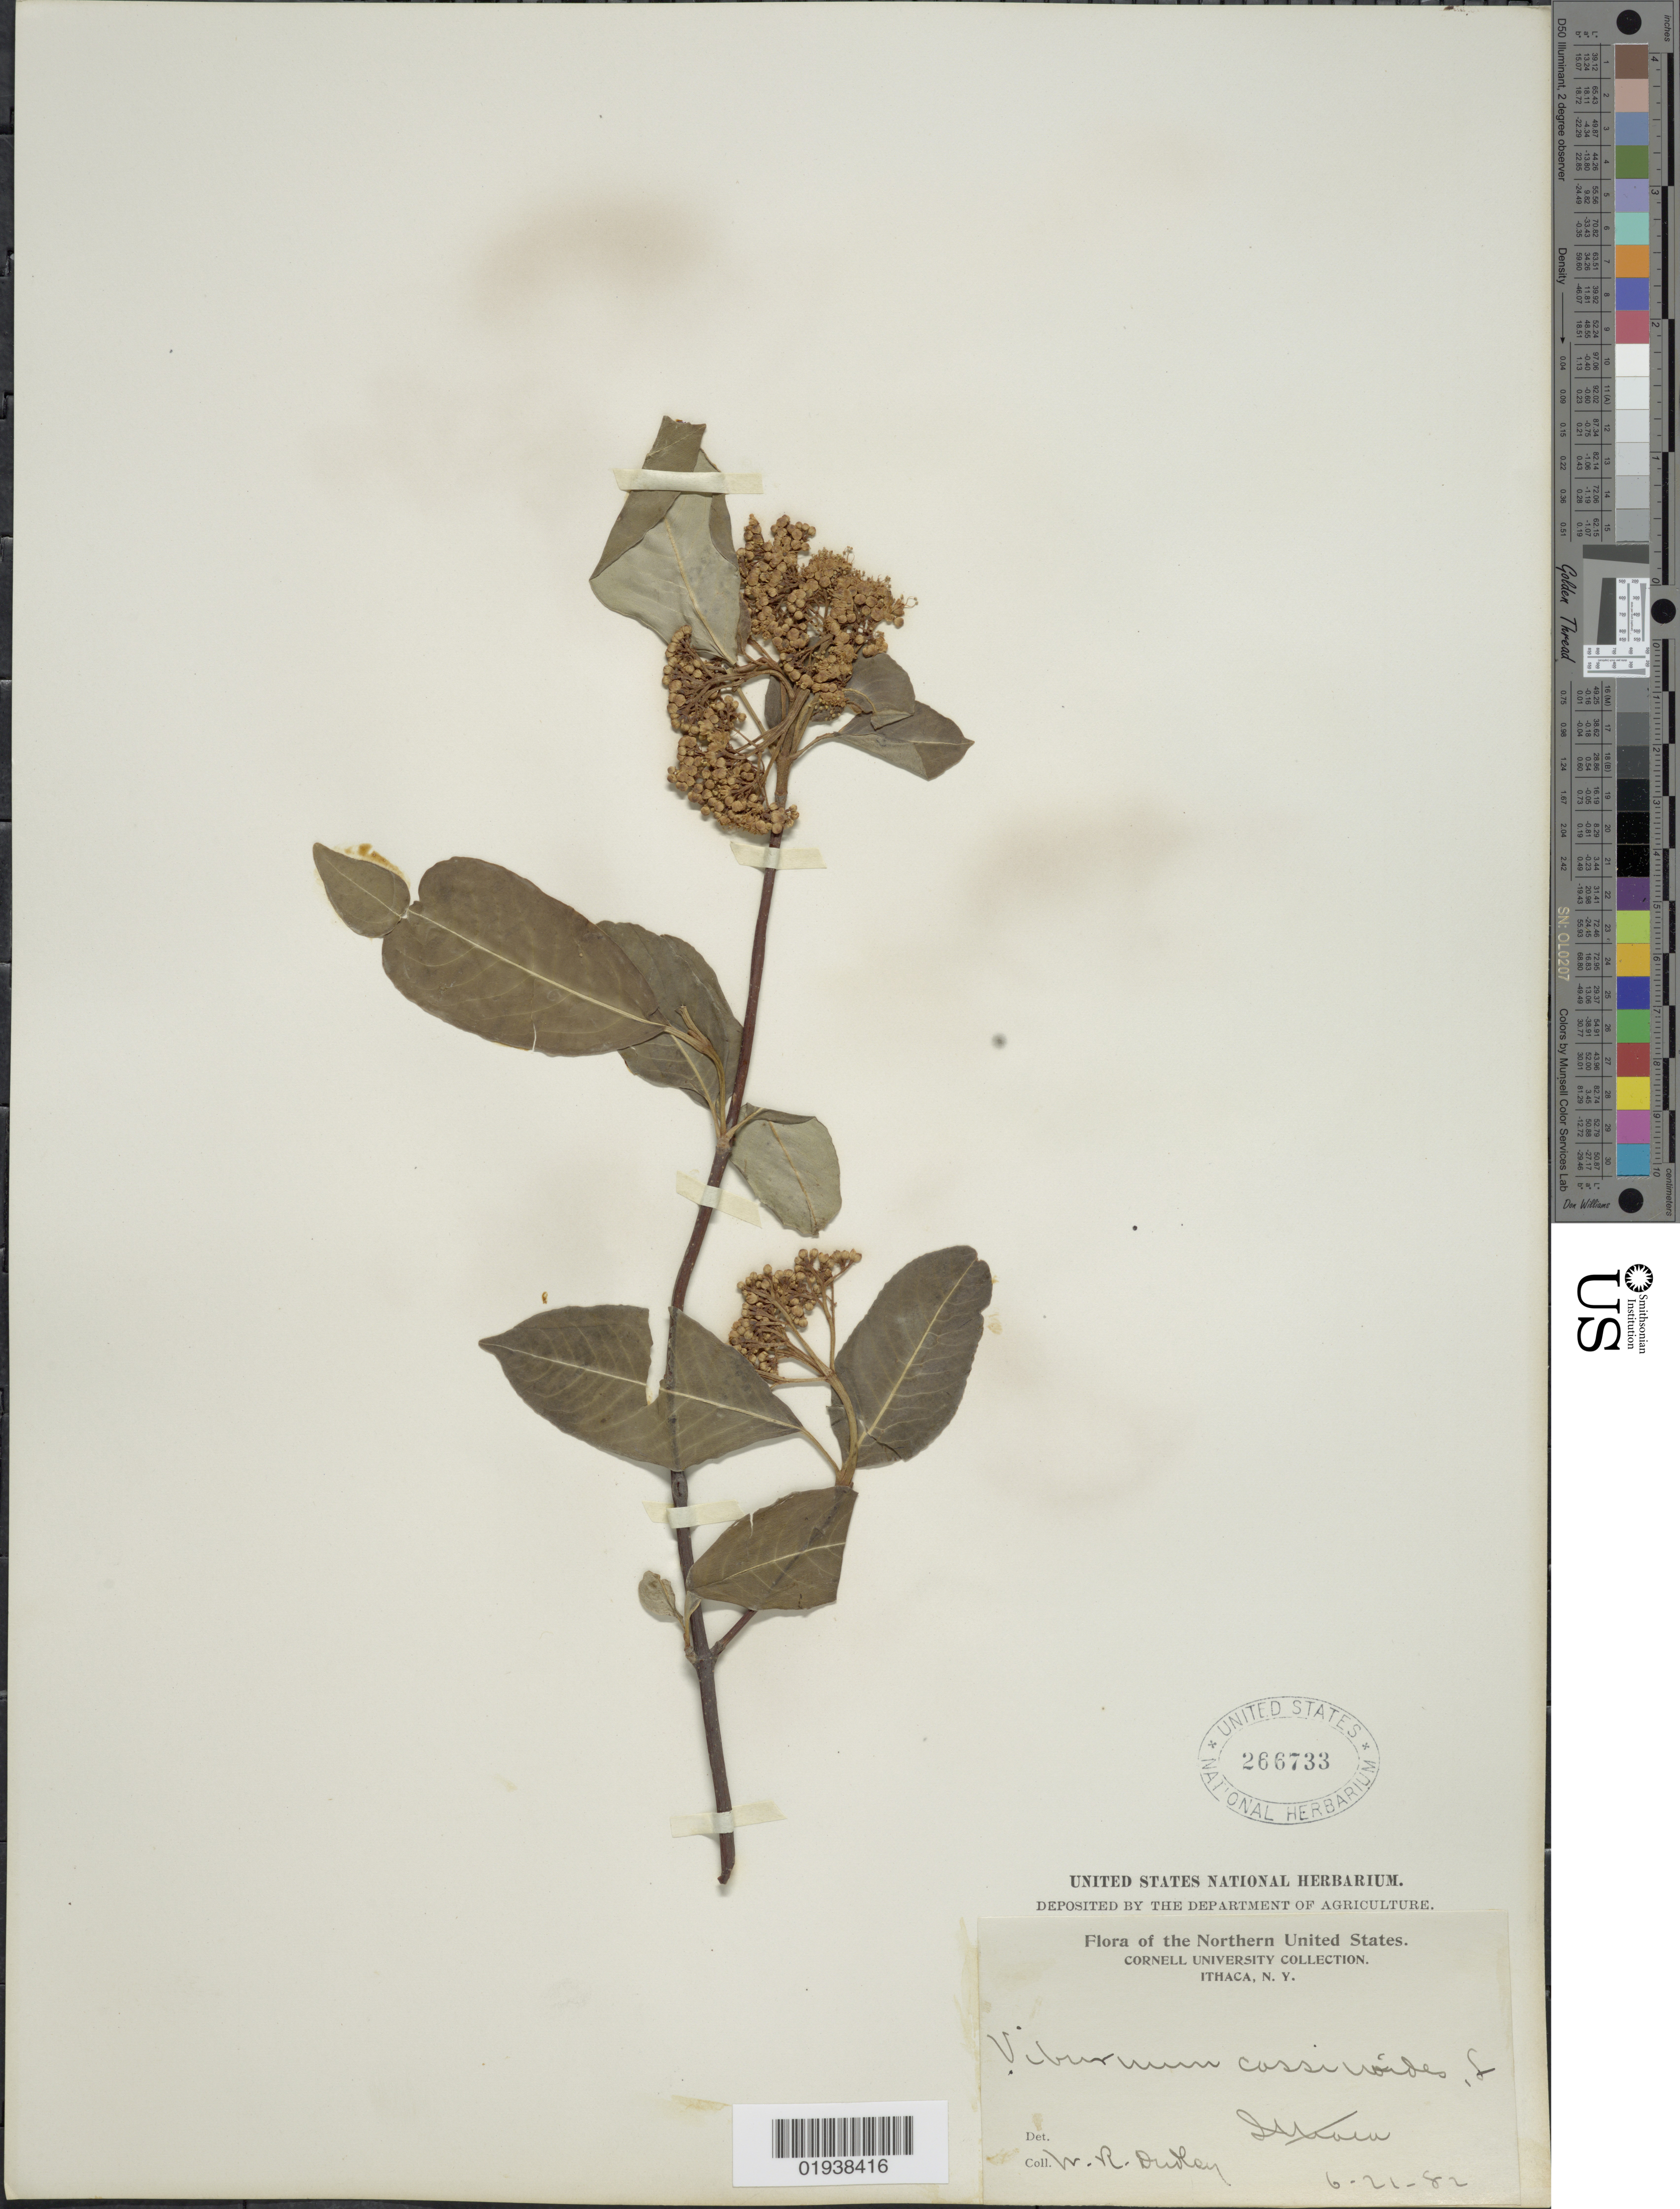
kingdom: Plantae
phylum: Tracheophyta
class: Magnoliopsida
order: Dipsacales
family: Viburnaceae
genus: Viburnum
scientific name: Viburnum cassinoides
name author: L.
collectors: W. Dudley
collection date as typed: Transcribed d/m/y: 21/6/82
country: United States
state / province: New York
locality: Northern United States. Ithaca.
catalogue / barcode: US 266733